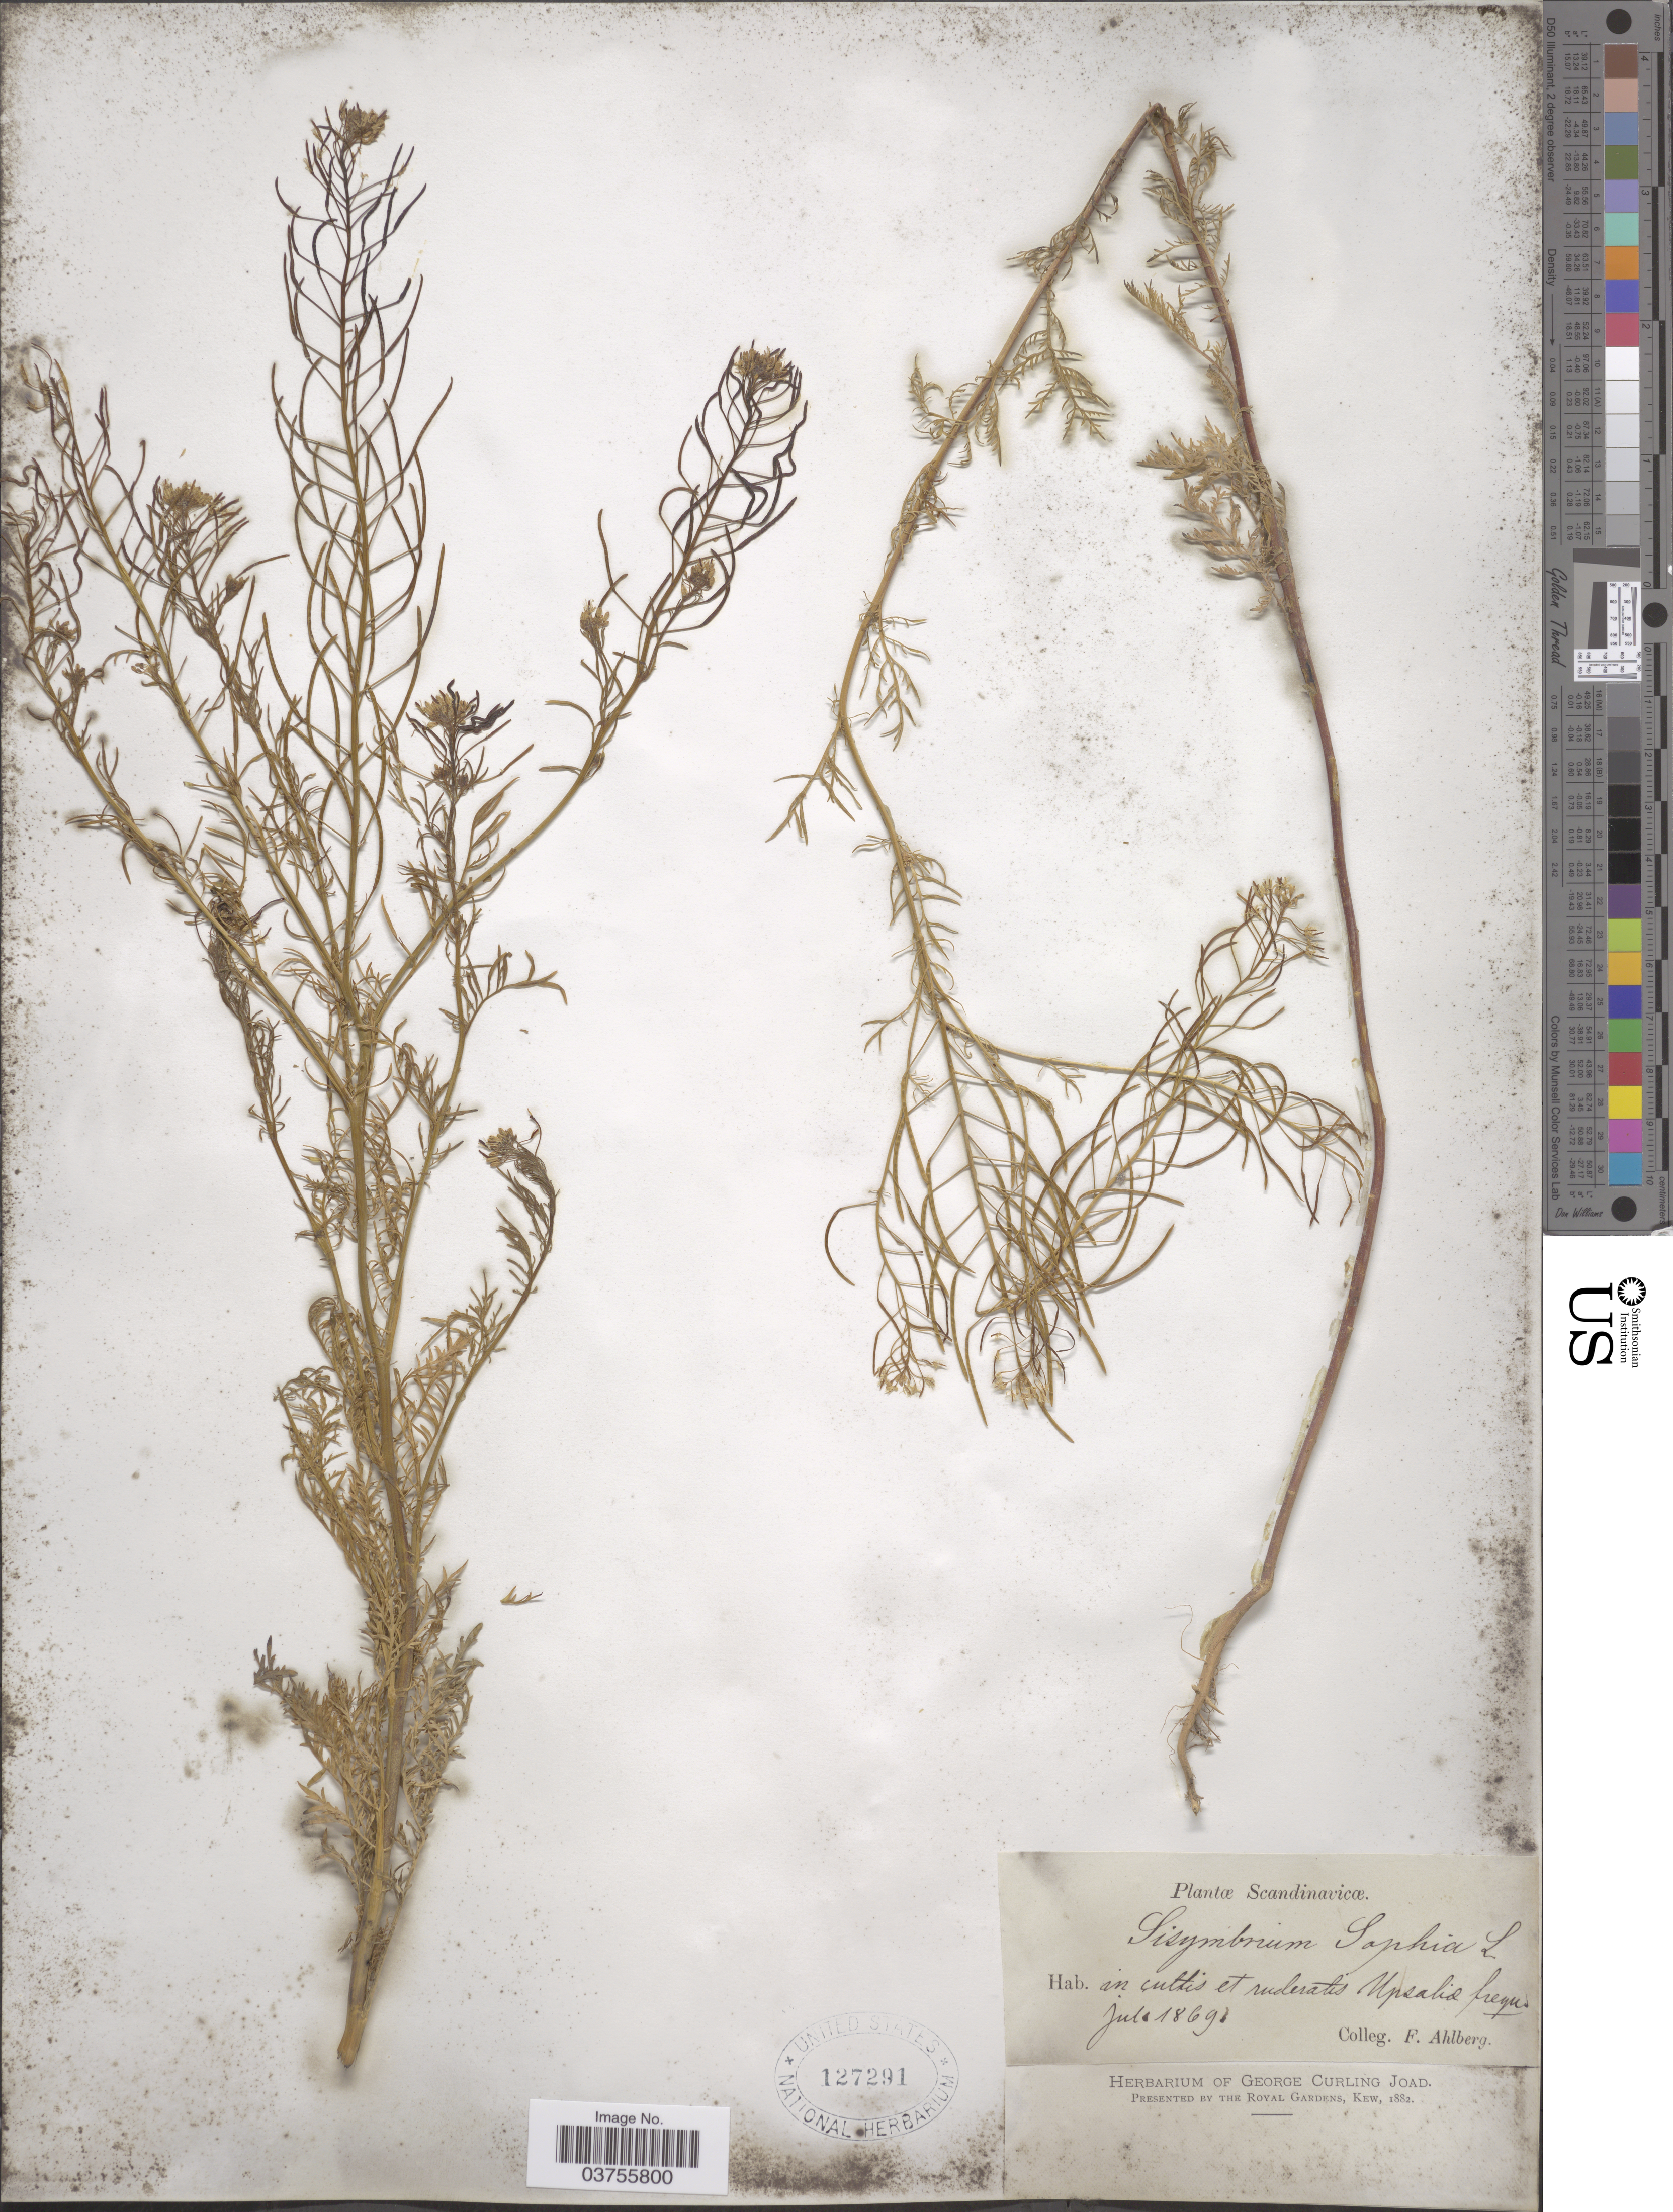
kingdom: Plantae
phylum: Tracheophyta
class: Magnoliopsida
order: Brassicales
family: Brassicaceae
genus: Sophia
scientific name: Sophia sophia (L.) Britton nom. illeg. (tautonym)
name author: (L.) Britton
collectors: F. Ahlberg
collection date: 1869-07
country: Sweden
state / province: Uppsala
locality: Scandinavicæ. Upsaliæ.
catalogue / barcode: US 127291